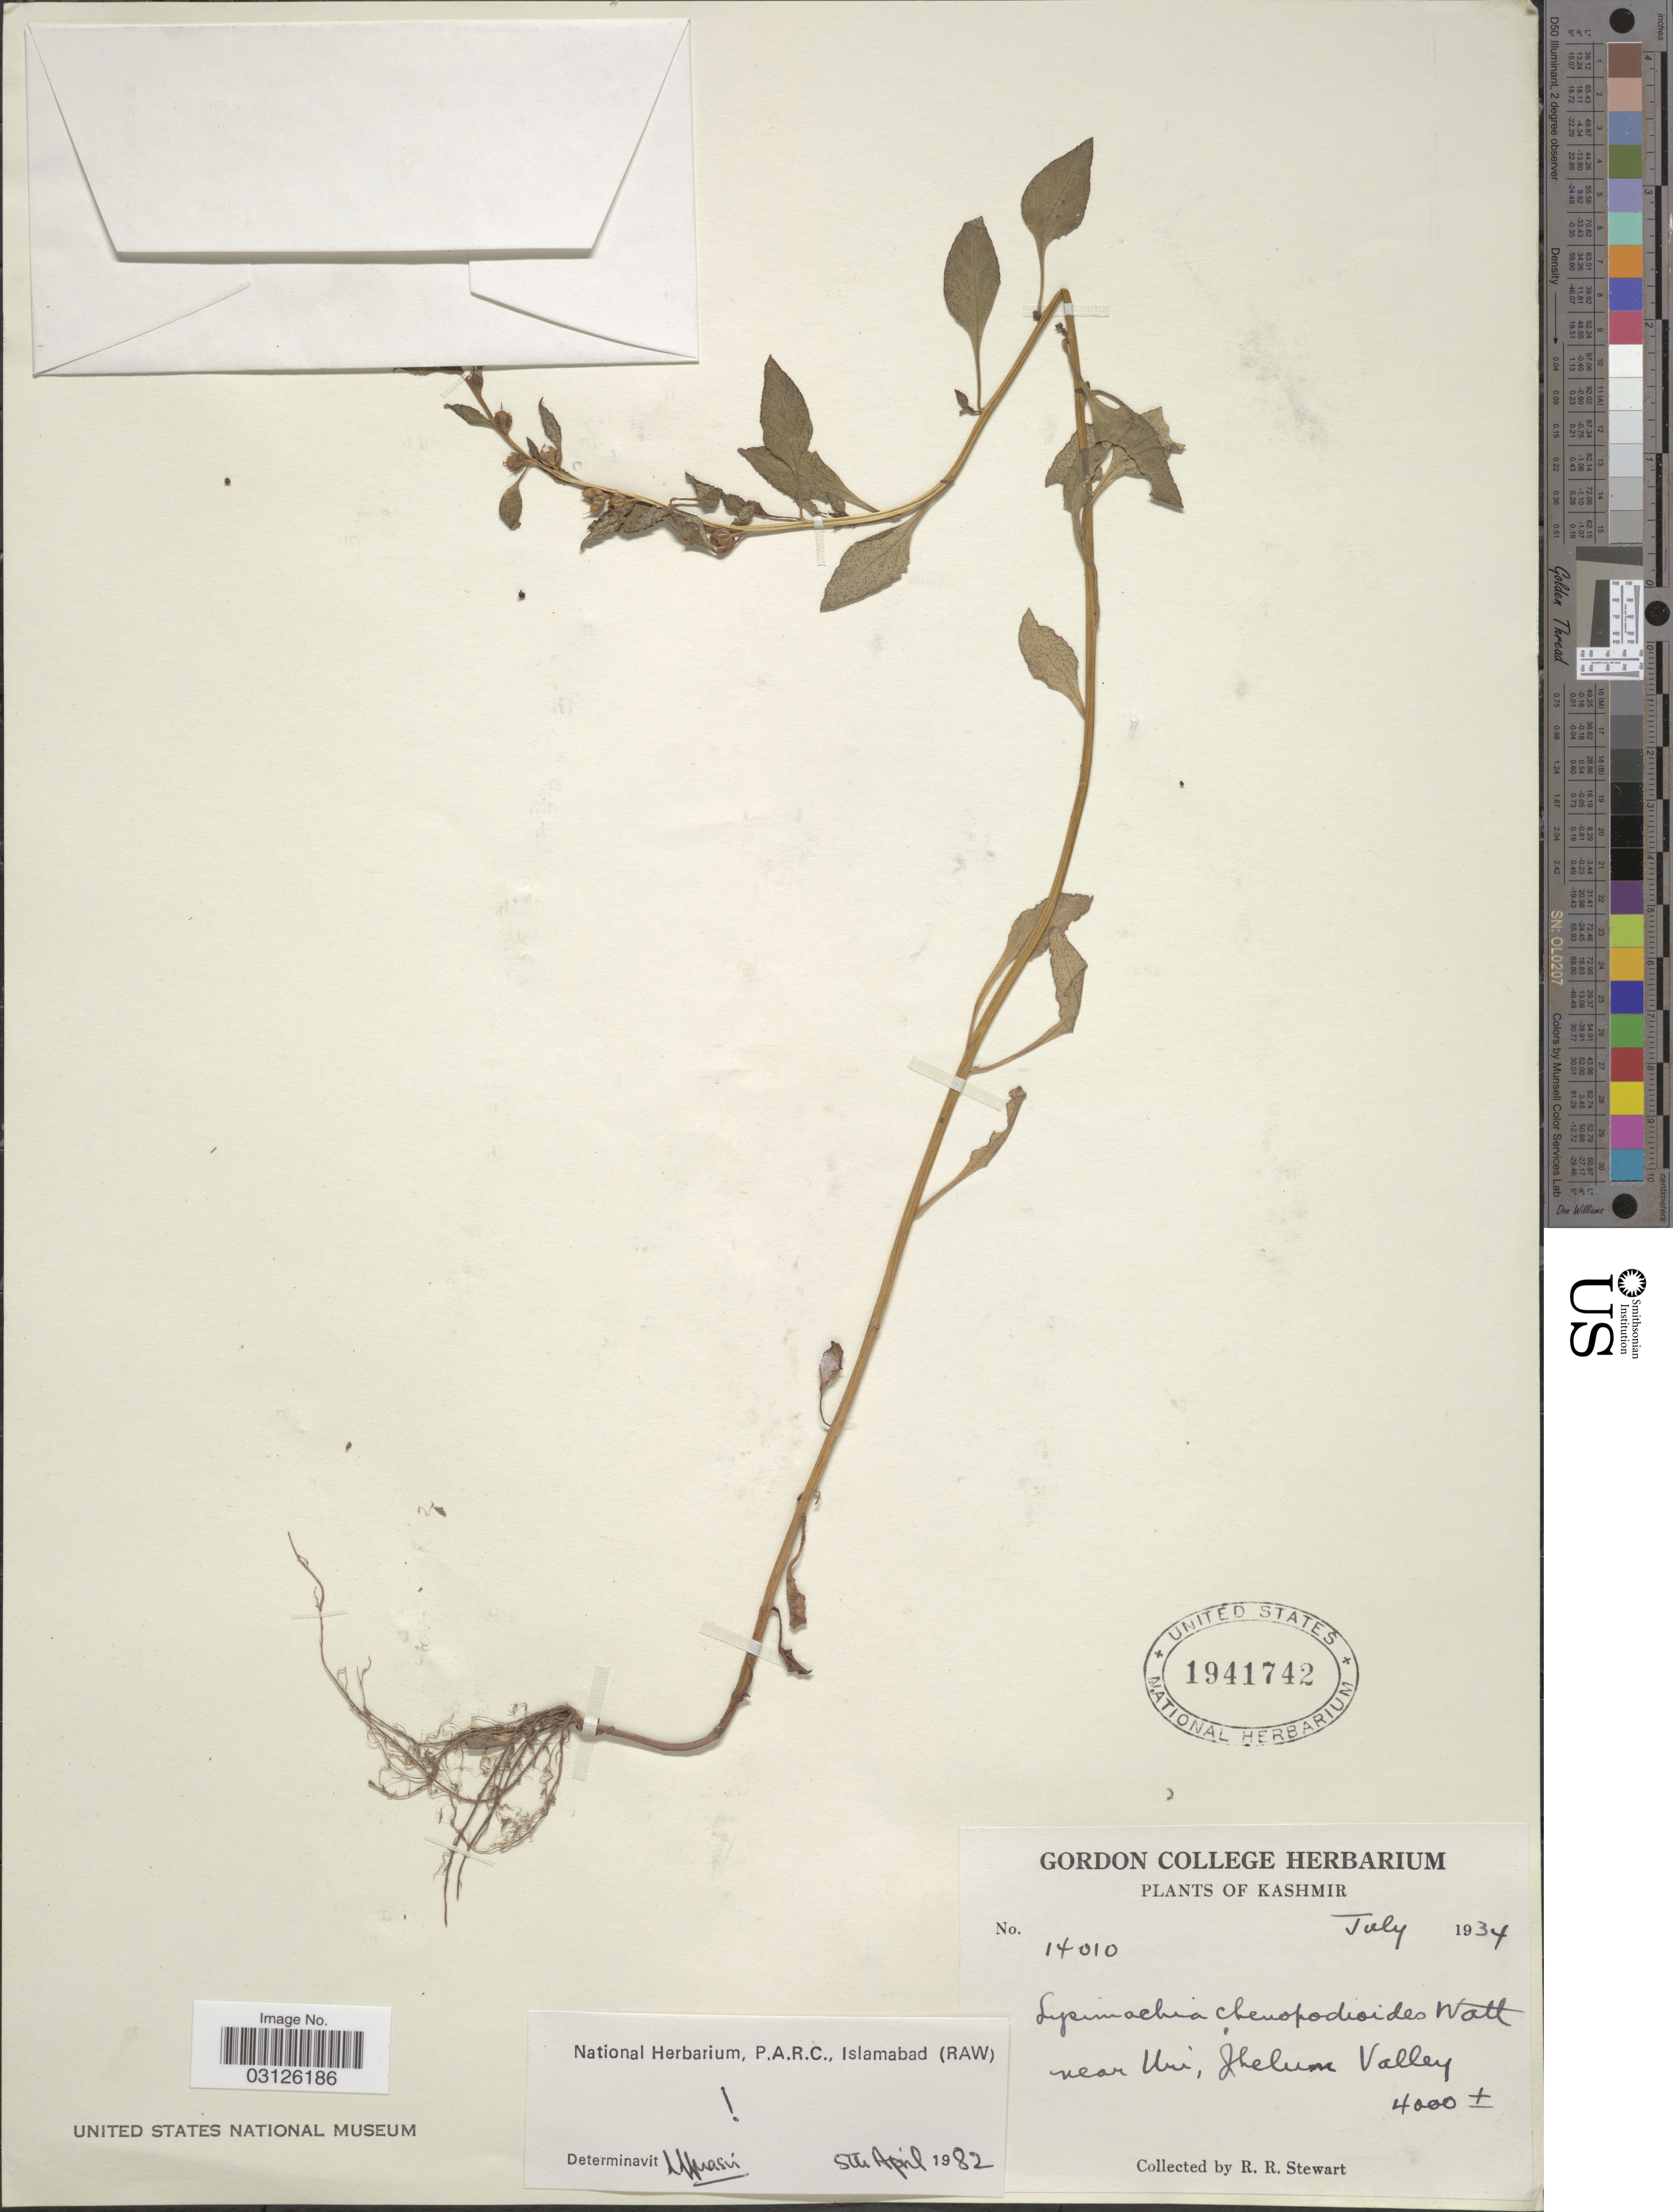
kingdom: Plantae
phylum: Tracheophyta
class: Magnoliopsida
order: Ericales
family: Primulaceae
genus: Lysimachia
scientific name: Lysimachia chenopodioides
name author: Watt ex Hook. f.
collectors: R. Stewart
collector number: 14010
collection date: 1934-07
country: India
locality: Kashmir. Near Uri, Jhelum Valley.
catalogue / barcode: US 1941742